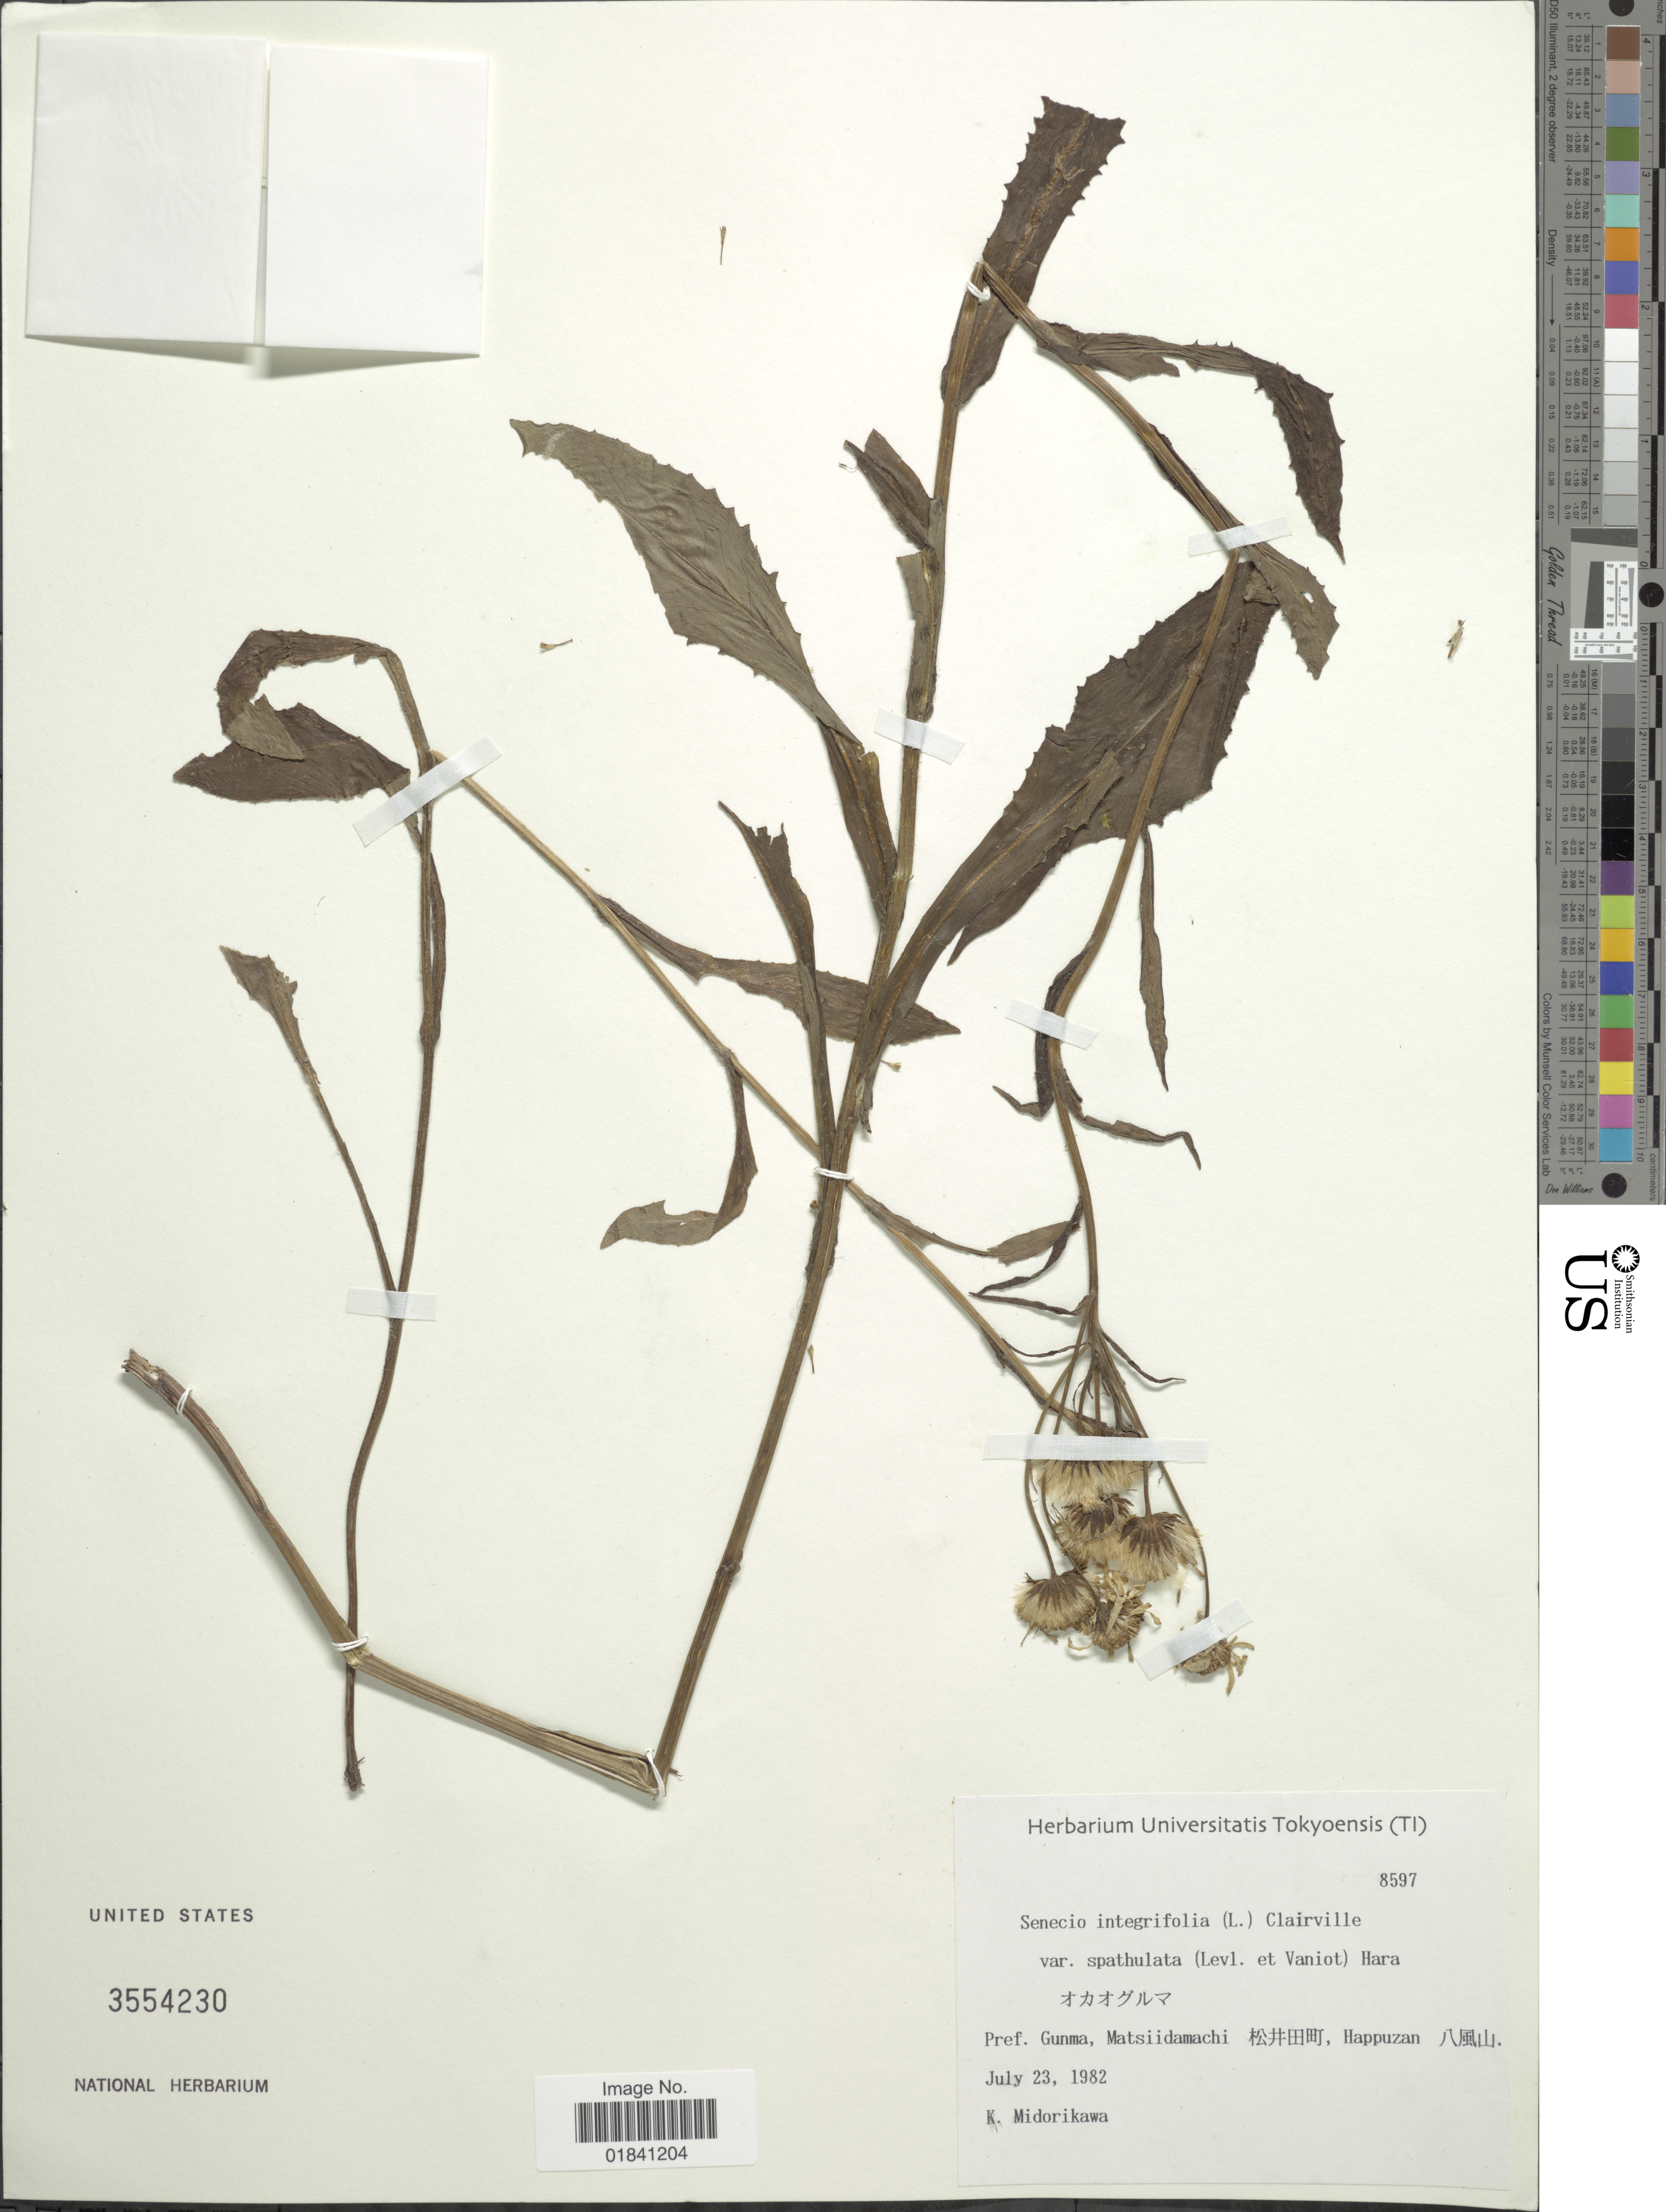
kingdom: Plantae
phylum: Tracheophyta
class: Magnoliopsida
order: Asterales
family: Asteraceae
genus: Senecio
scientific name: Senecio integrifolius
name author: (L.) Clairv.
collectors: K. Midorikawa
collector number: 8597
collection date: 1982-07-23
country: Japan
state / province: Gunma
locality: Matsiidamachi, Happuzan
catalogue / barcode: US 3554230